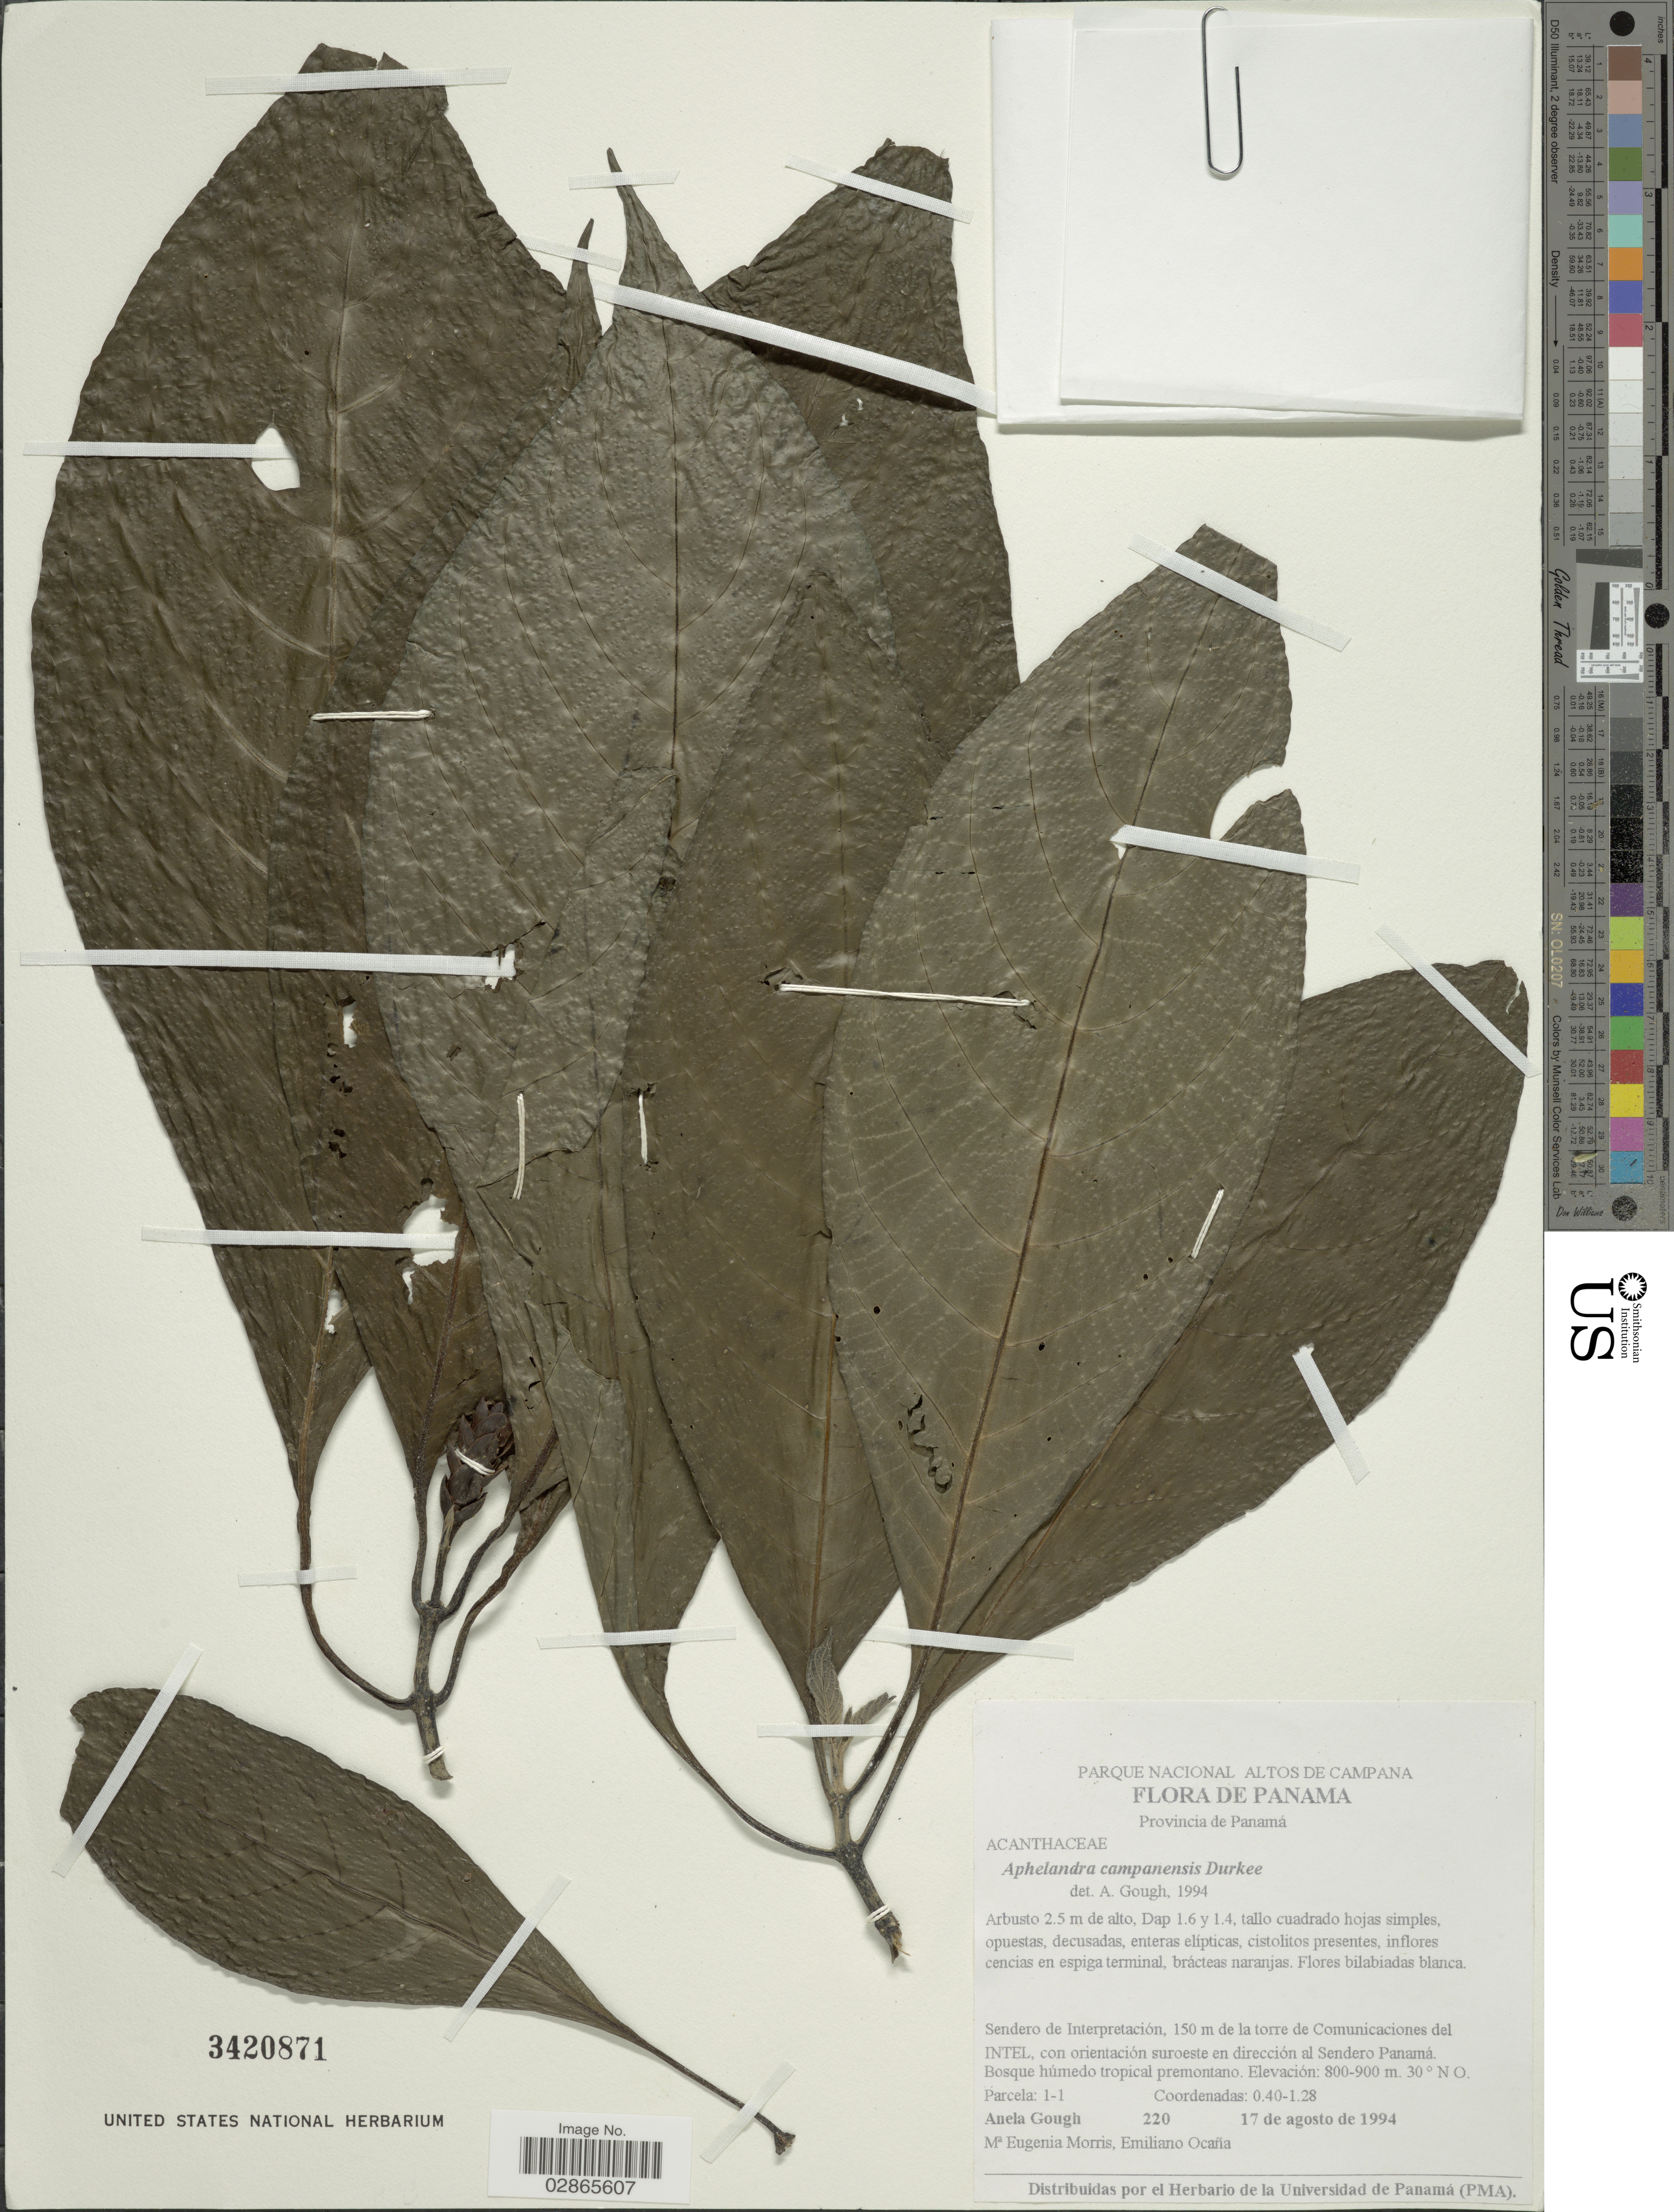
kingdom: Plantae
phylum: Tracheophyta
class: Magnoliopsida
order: Lamiales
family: Acanthaceae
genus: Aphelandra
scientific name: Aphelandra campanensis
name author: Durkee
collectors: A. Gough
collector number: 220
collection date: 1994-08-17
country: Panama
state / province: Panamá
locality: Sendero de Interpretación, 150 m de la torre de Comunicaciones del INTEL, con orietnación suroeste en dirección al Sendero Panamá. Parcela: 1-1 Coordenadas: 0.40-1.28.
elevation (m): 800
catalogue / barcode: US 3420871